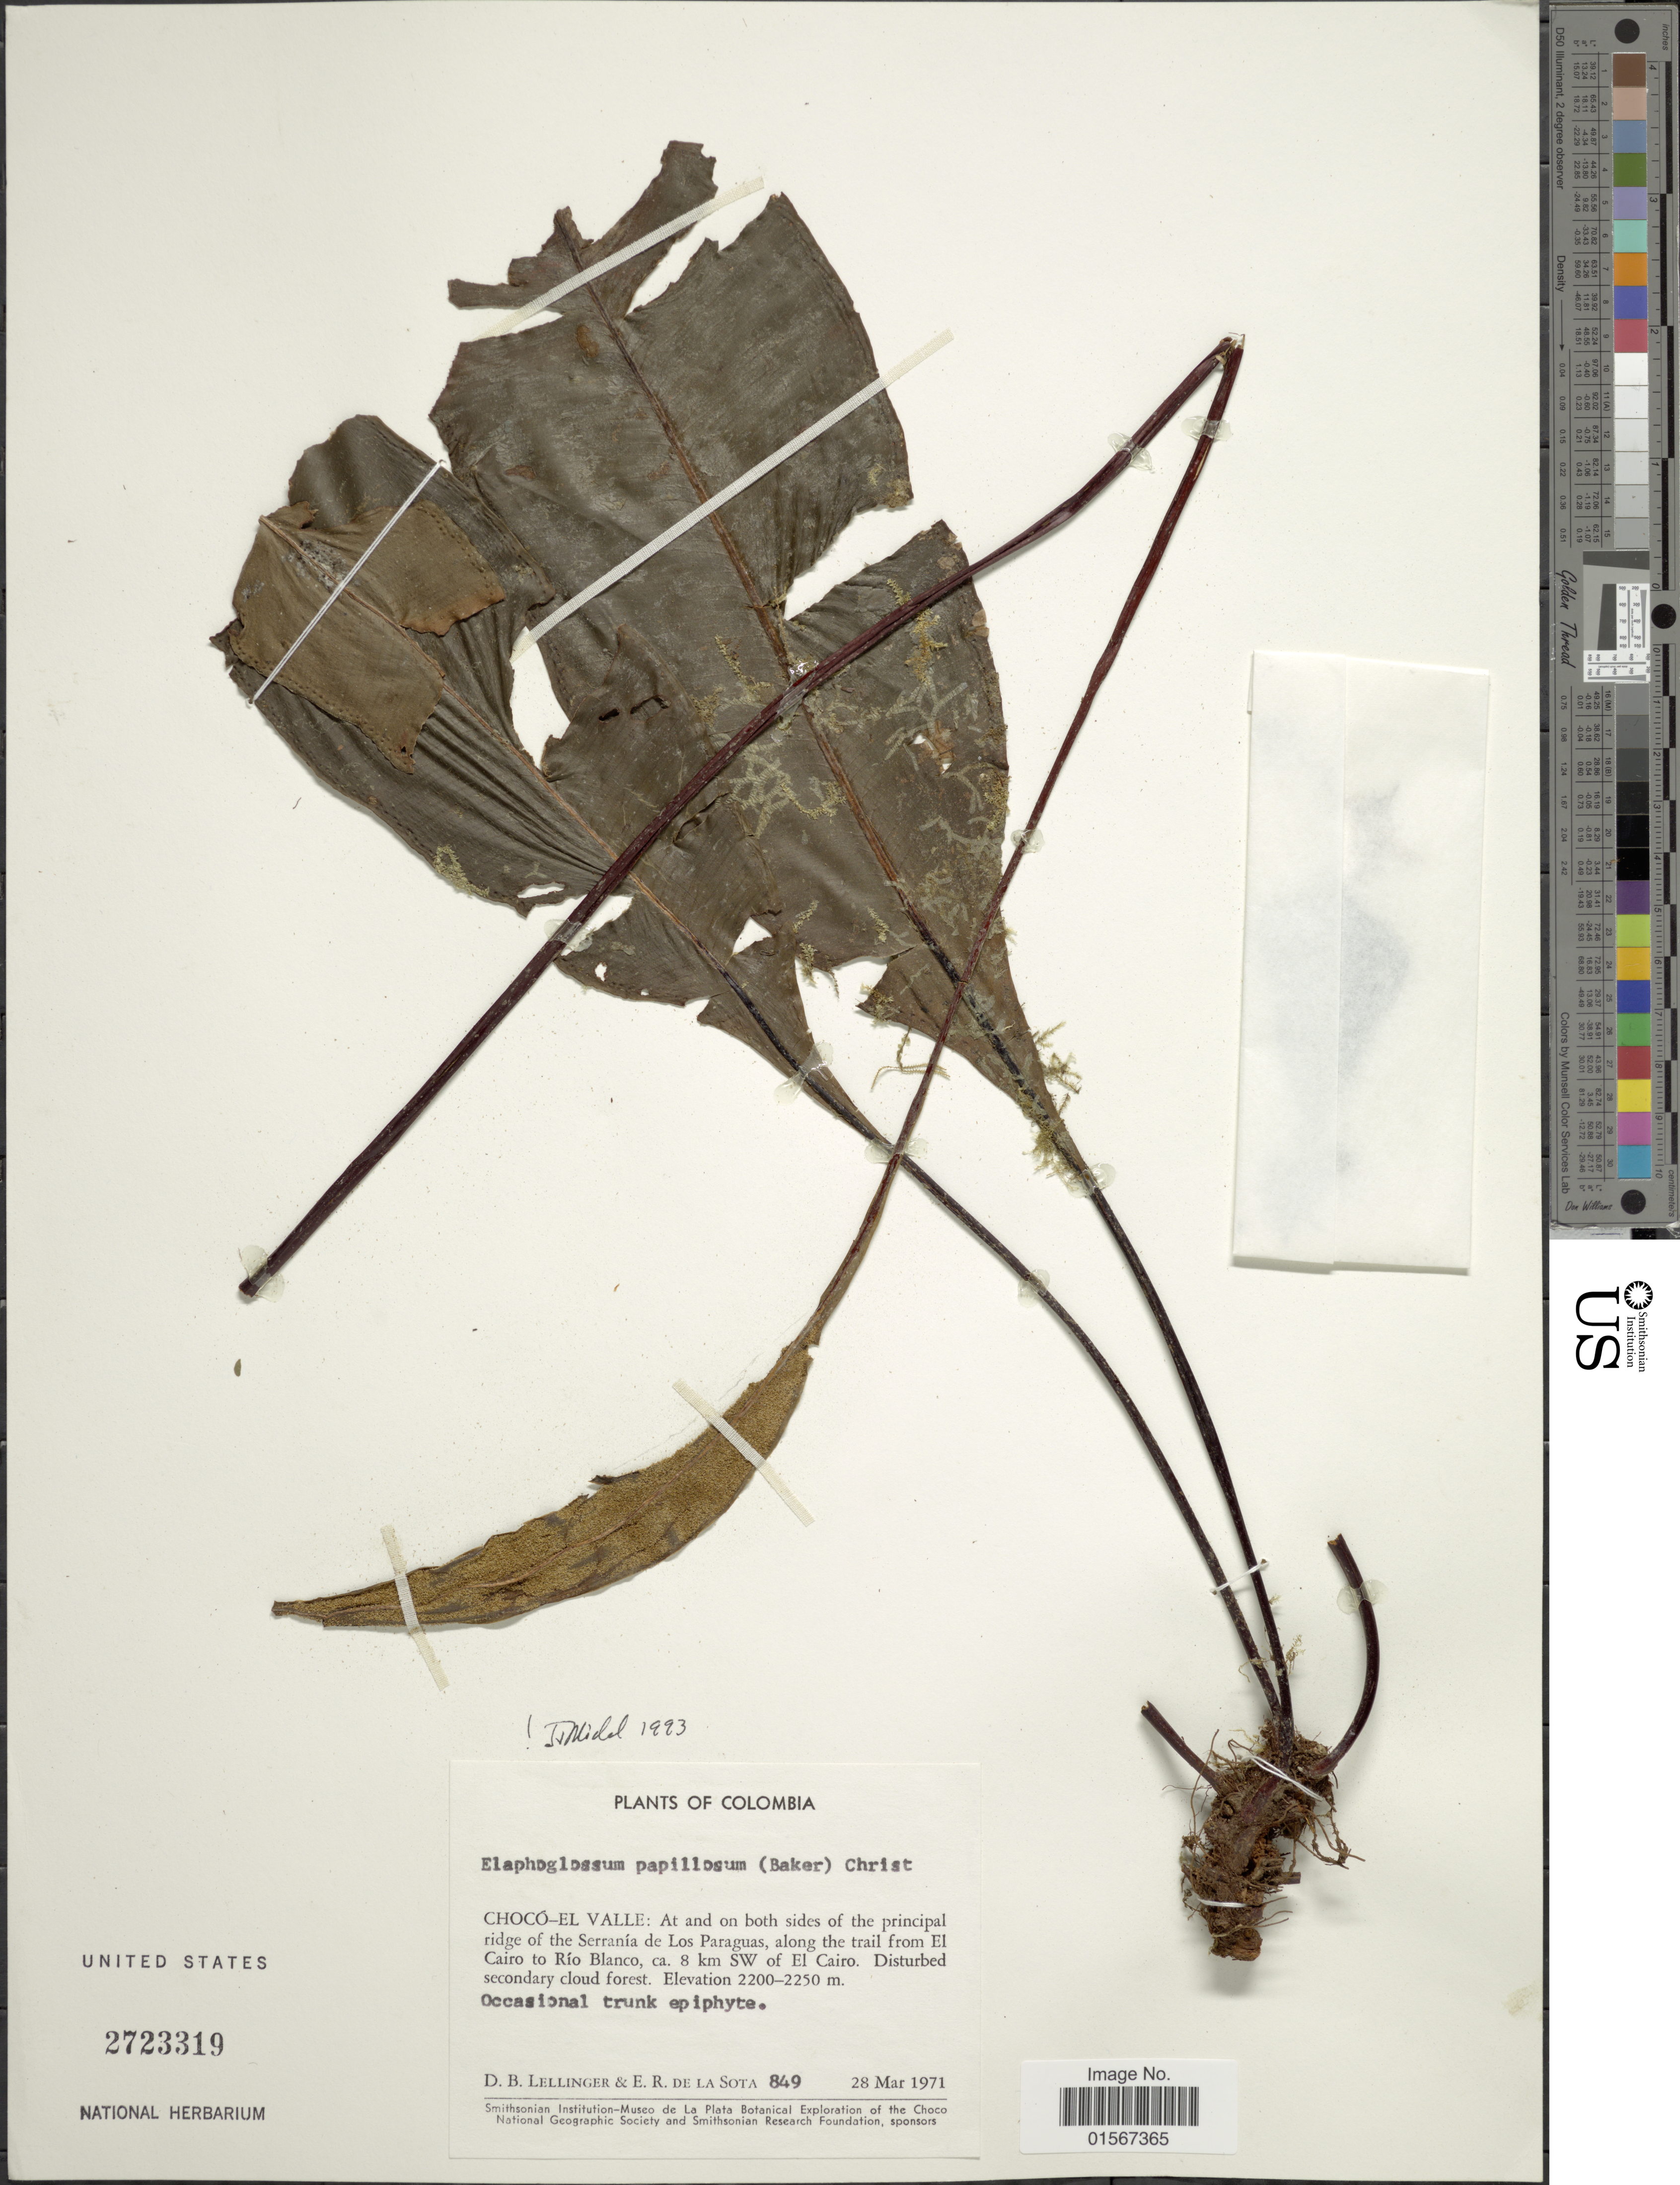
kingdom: Plantae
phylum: Tracheophyta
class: Polypodiopsida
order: Polypodiales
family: Dryopteridaceae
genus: Elaphoglossum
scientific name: Elaphoglossum papillosum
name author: (Baker) Christ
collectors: D. B. Lellinger & E. R. de la Sota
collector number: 849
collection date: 1971-03-28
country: Colombia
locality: Colombia, Chocó-El Valle: at and on both sides of the principal ridge of the Serranía de los Paraguas, along the trail from El Cairo to Río Blanco, ca. 8 km SW of El Cairo.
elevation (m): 2200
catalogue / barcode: US 2723319